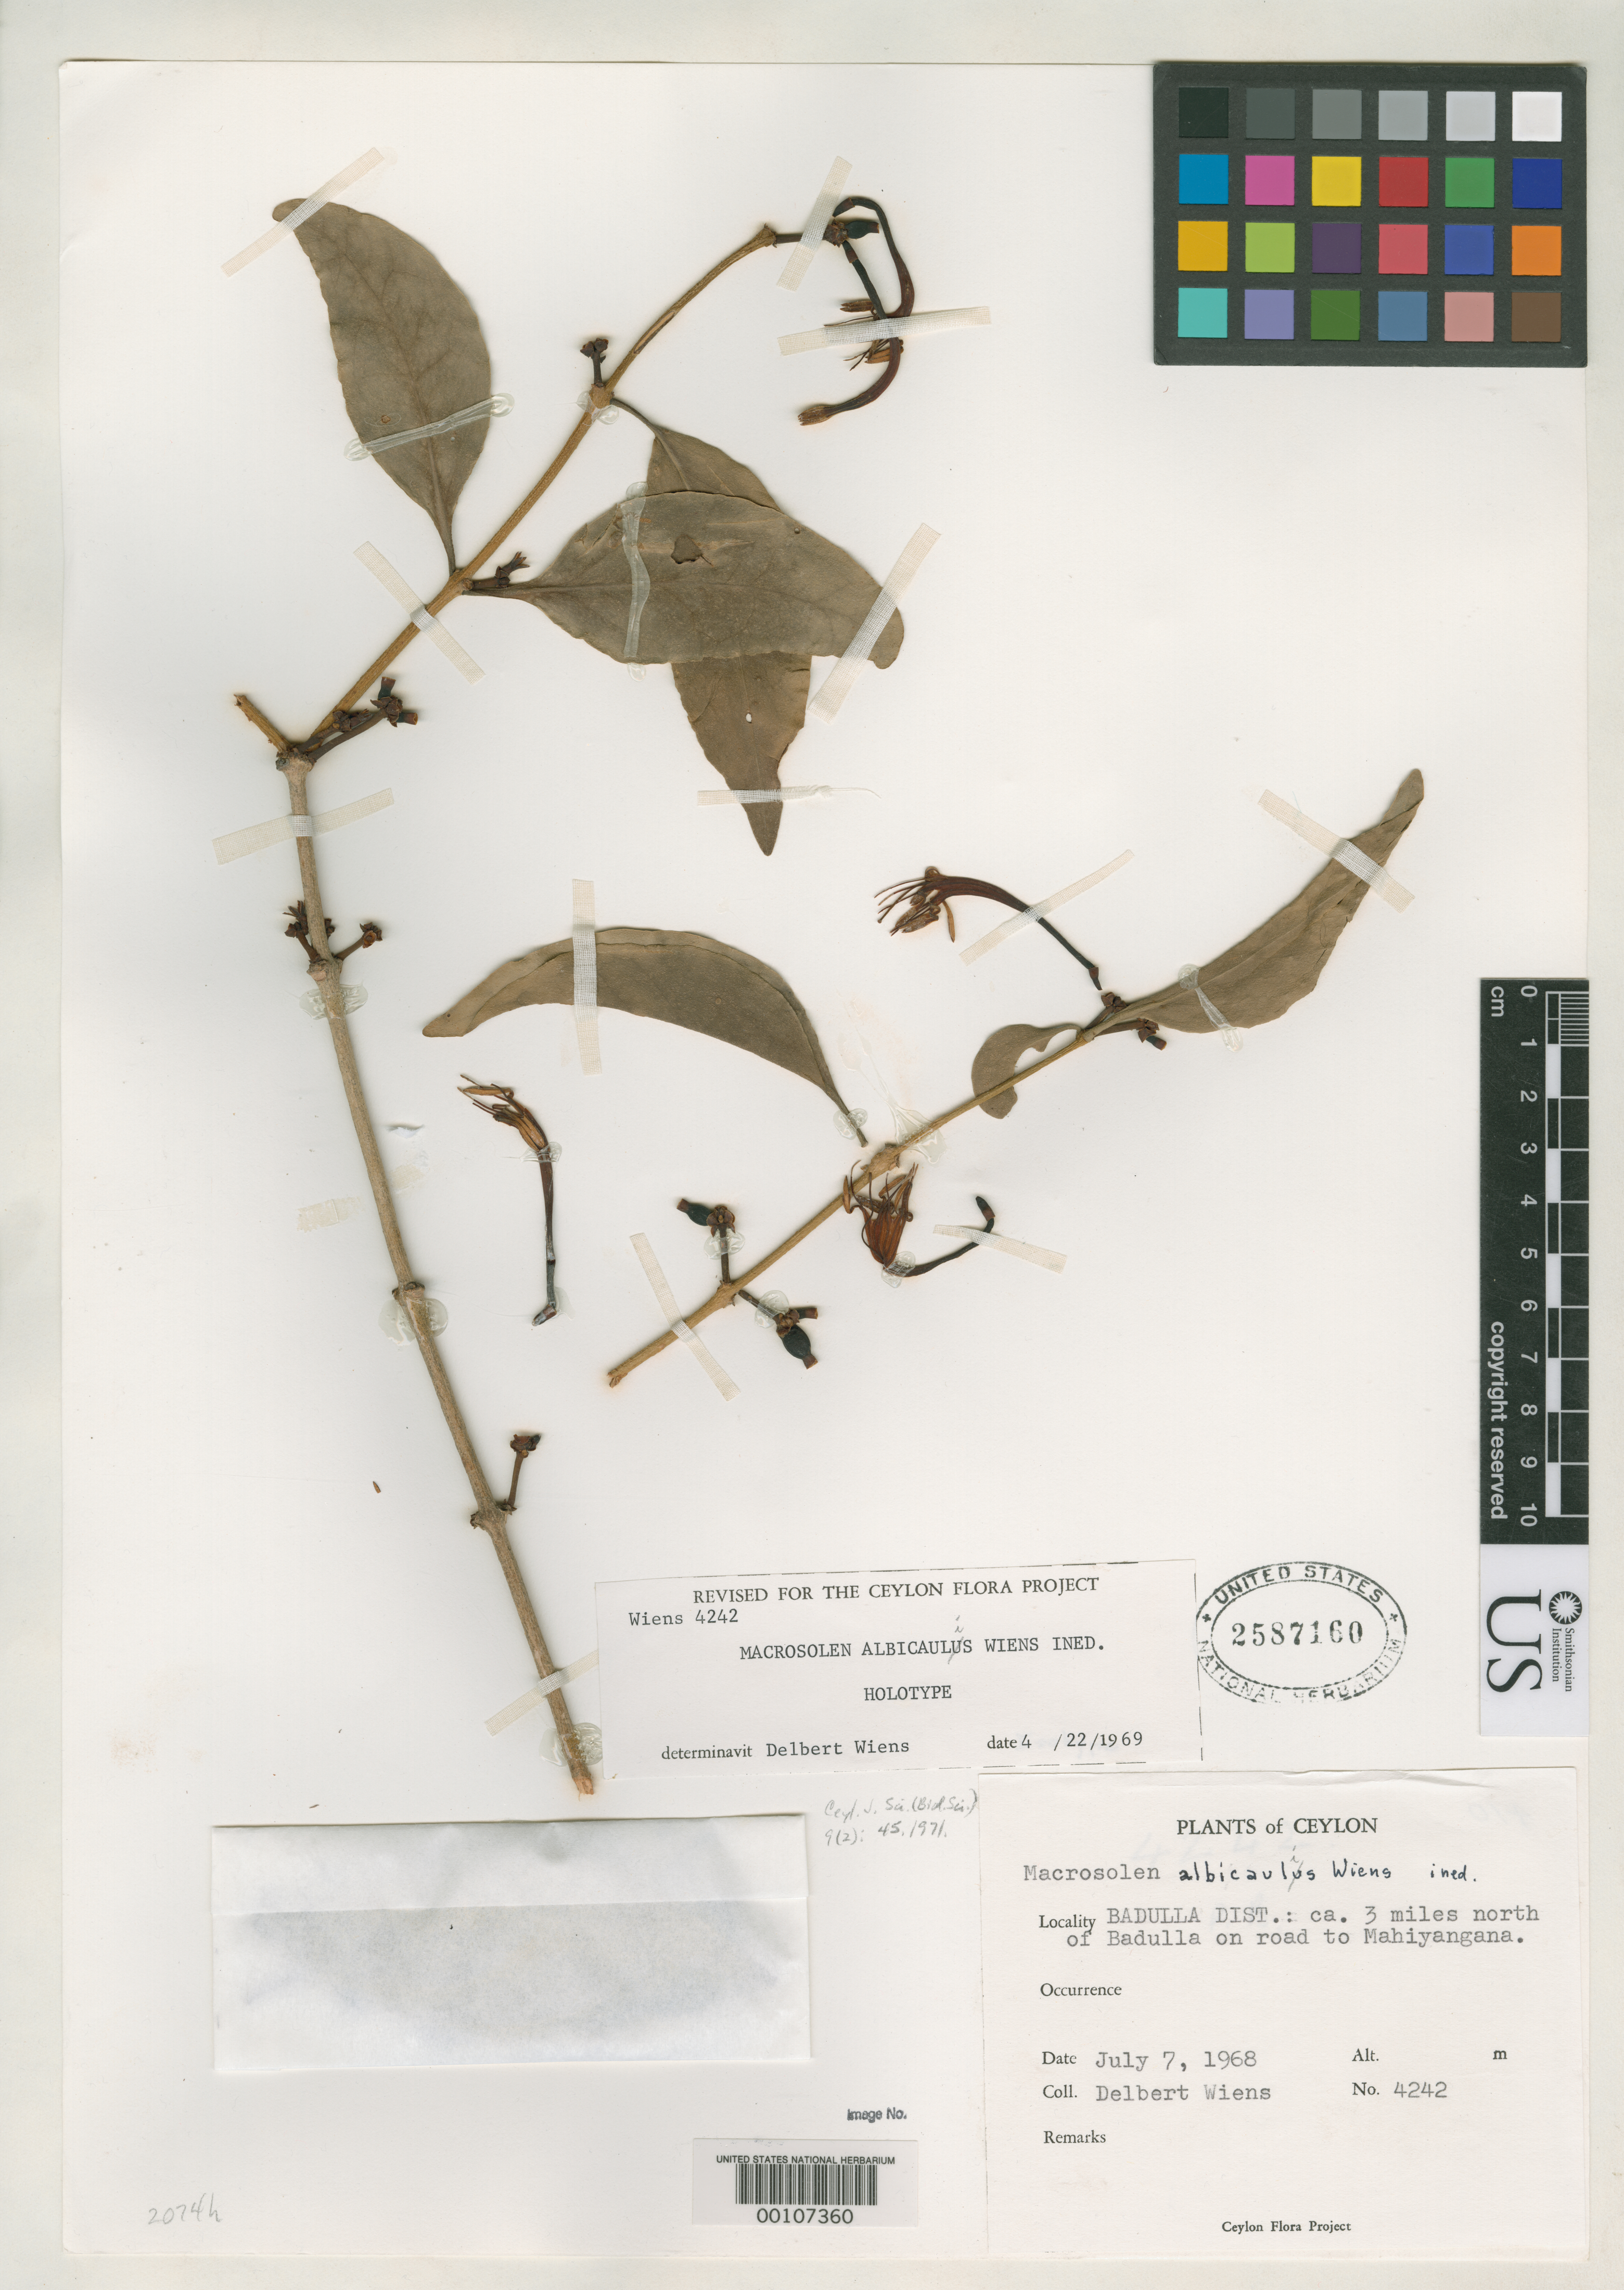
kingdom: Plantae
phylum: Tracheophyta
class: Magnoliopsida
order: Santalales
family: Loranthaceae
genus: Macrosolen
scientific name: Macrosolen albicaulis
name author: Wiens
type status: Holotype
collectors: D. Wiens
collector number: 4242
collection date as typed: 07 Jul 1968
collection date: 1968-07-07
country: Sri Lanka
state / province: Western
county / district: Badulla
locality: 3 miles N of Badulla.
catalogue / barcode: US 2587160